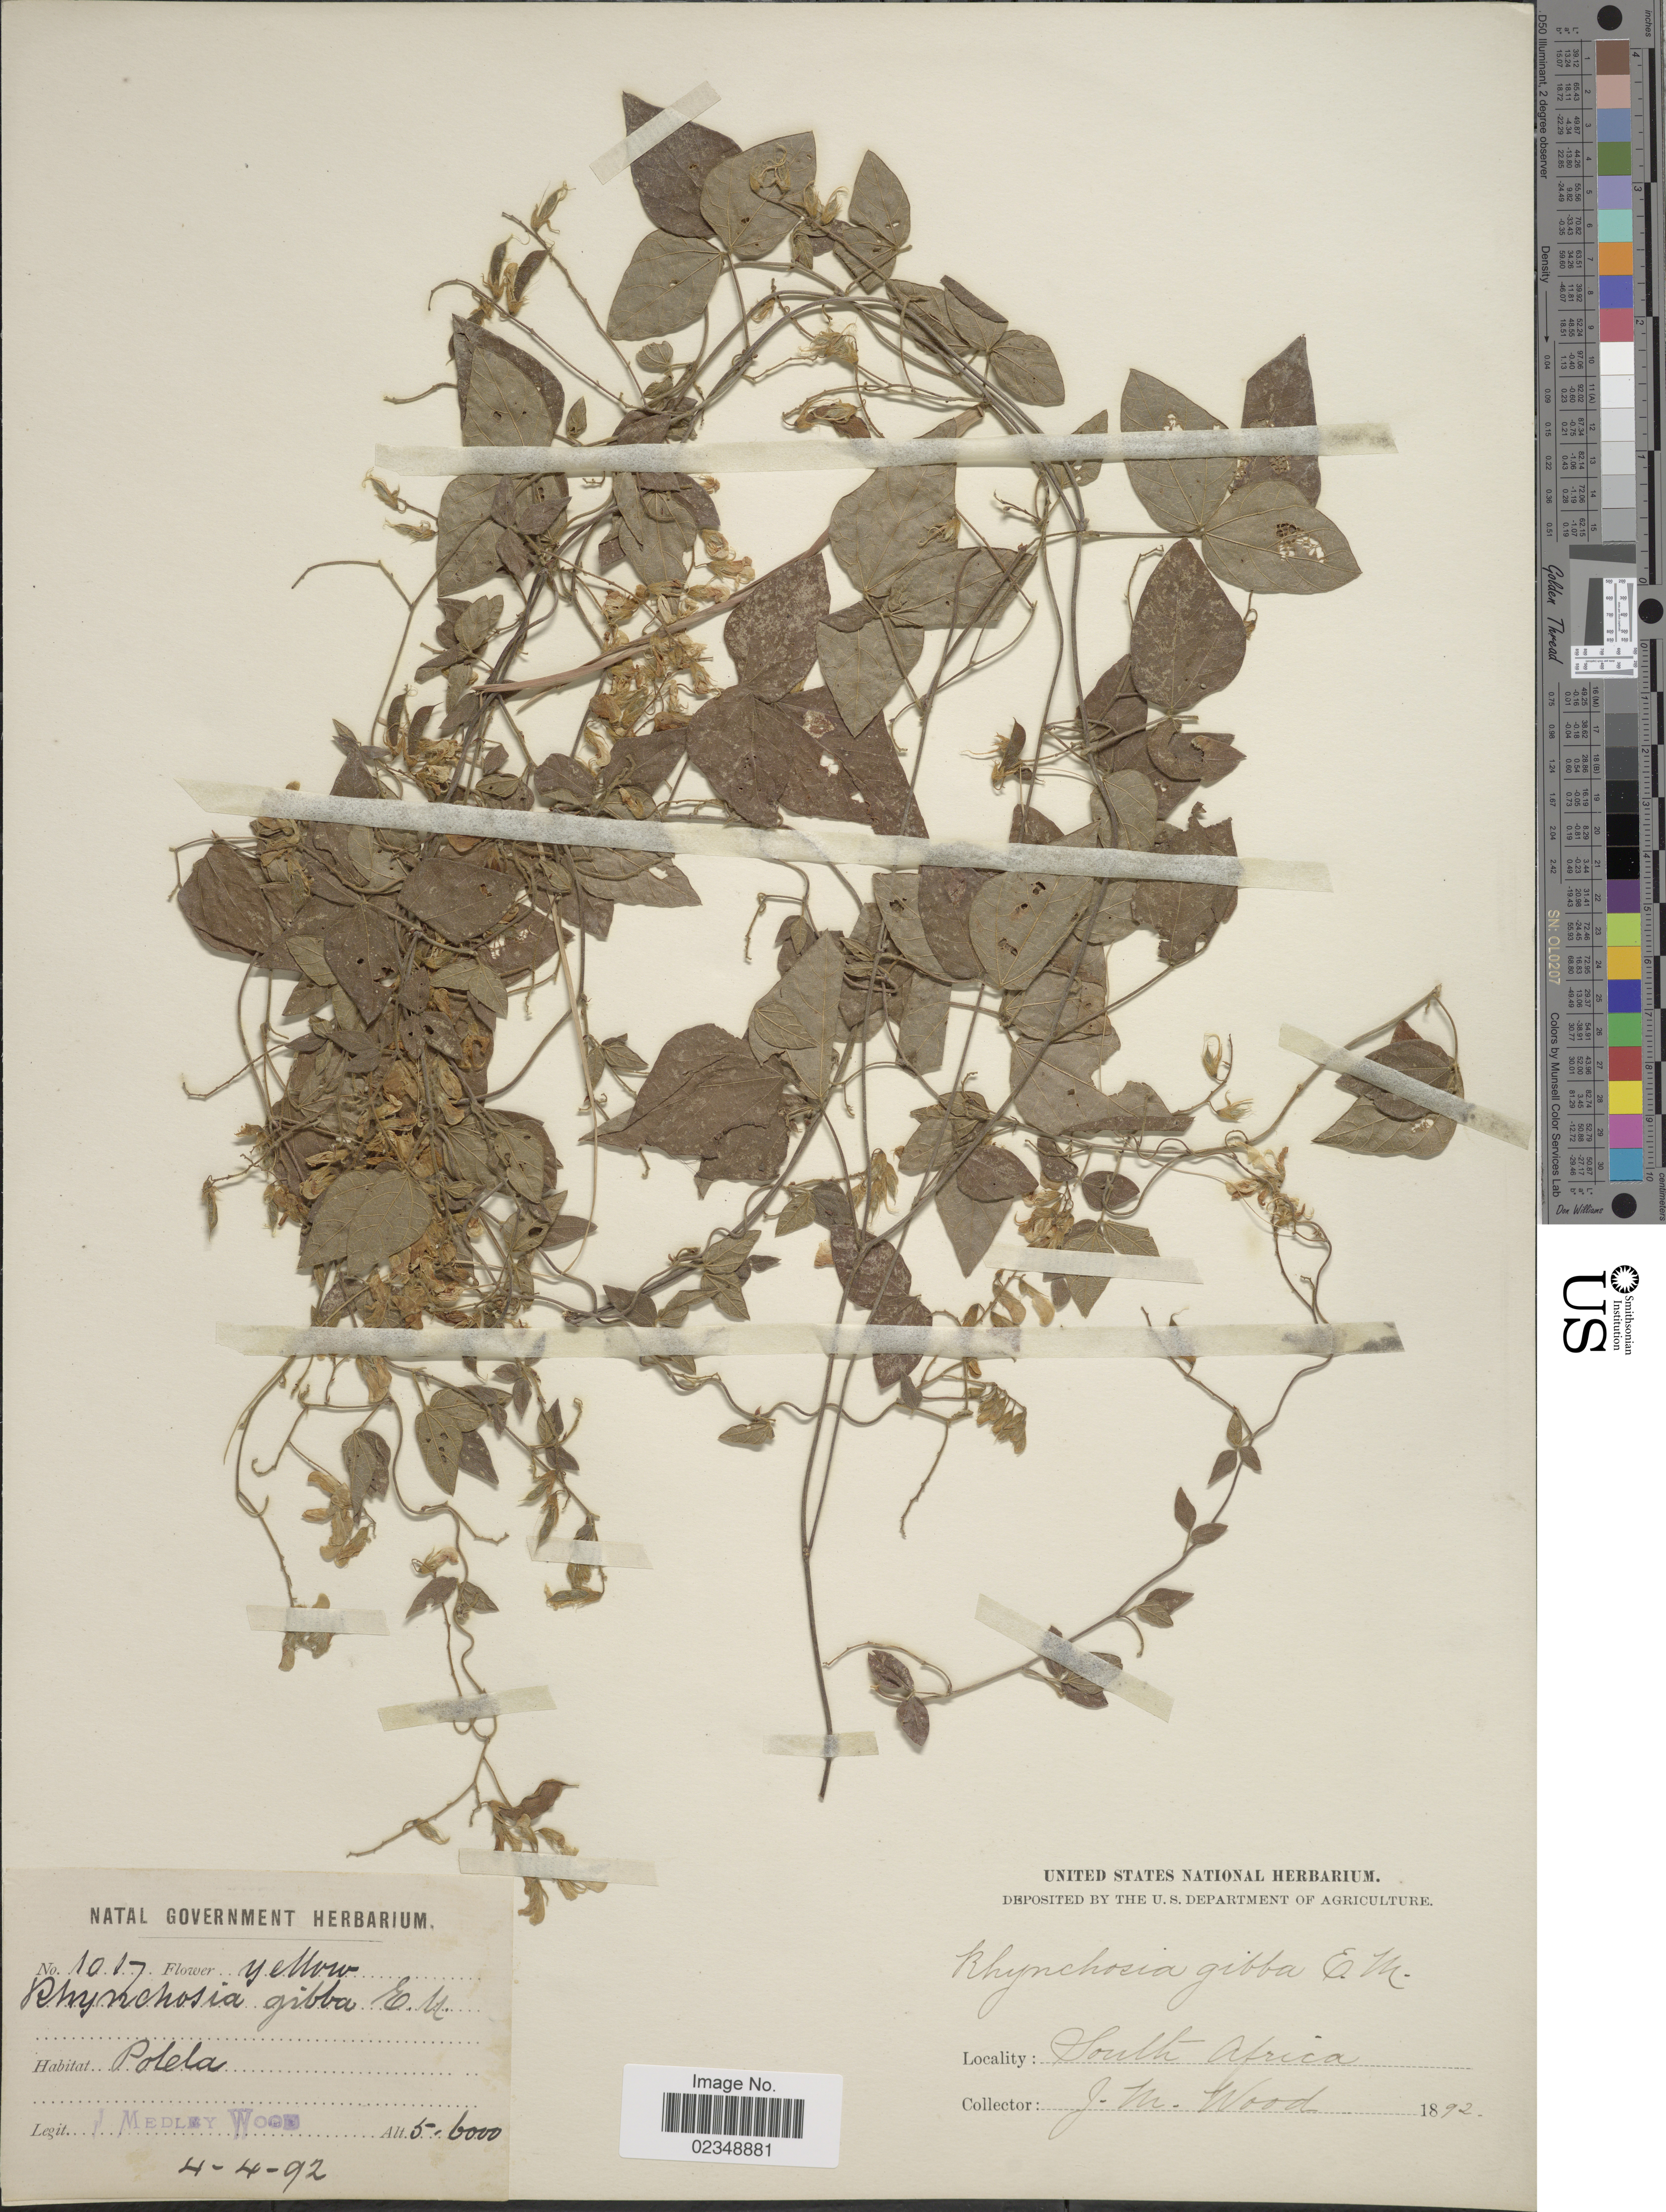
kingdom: Plantae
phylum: Tracheophyta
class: Magnoliopsida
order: Fabales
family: Fabaceae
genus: Rhynchosia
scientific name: Rhynchosia gibba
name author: E. Mey.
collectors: J. Medley Wood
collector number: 1007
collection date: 1892-04-04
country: South Africa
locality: Polela